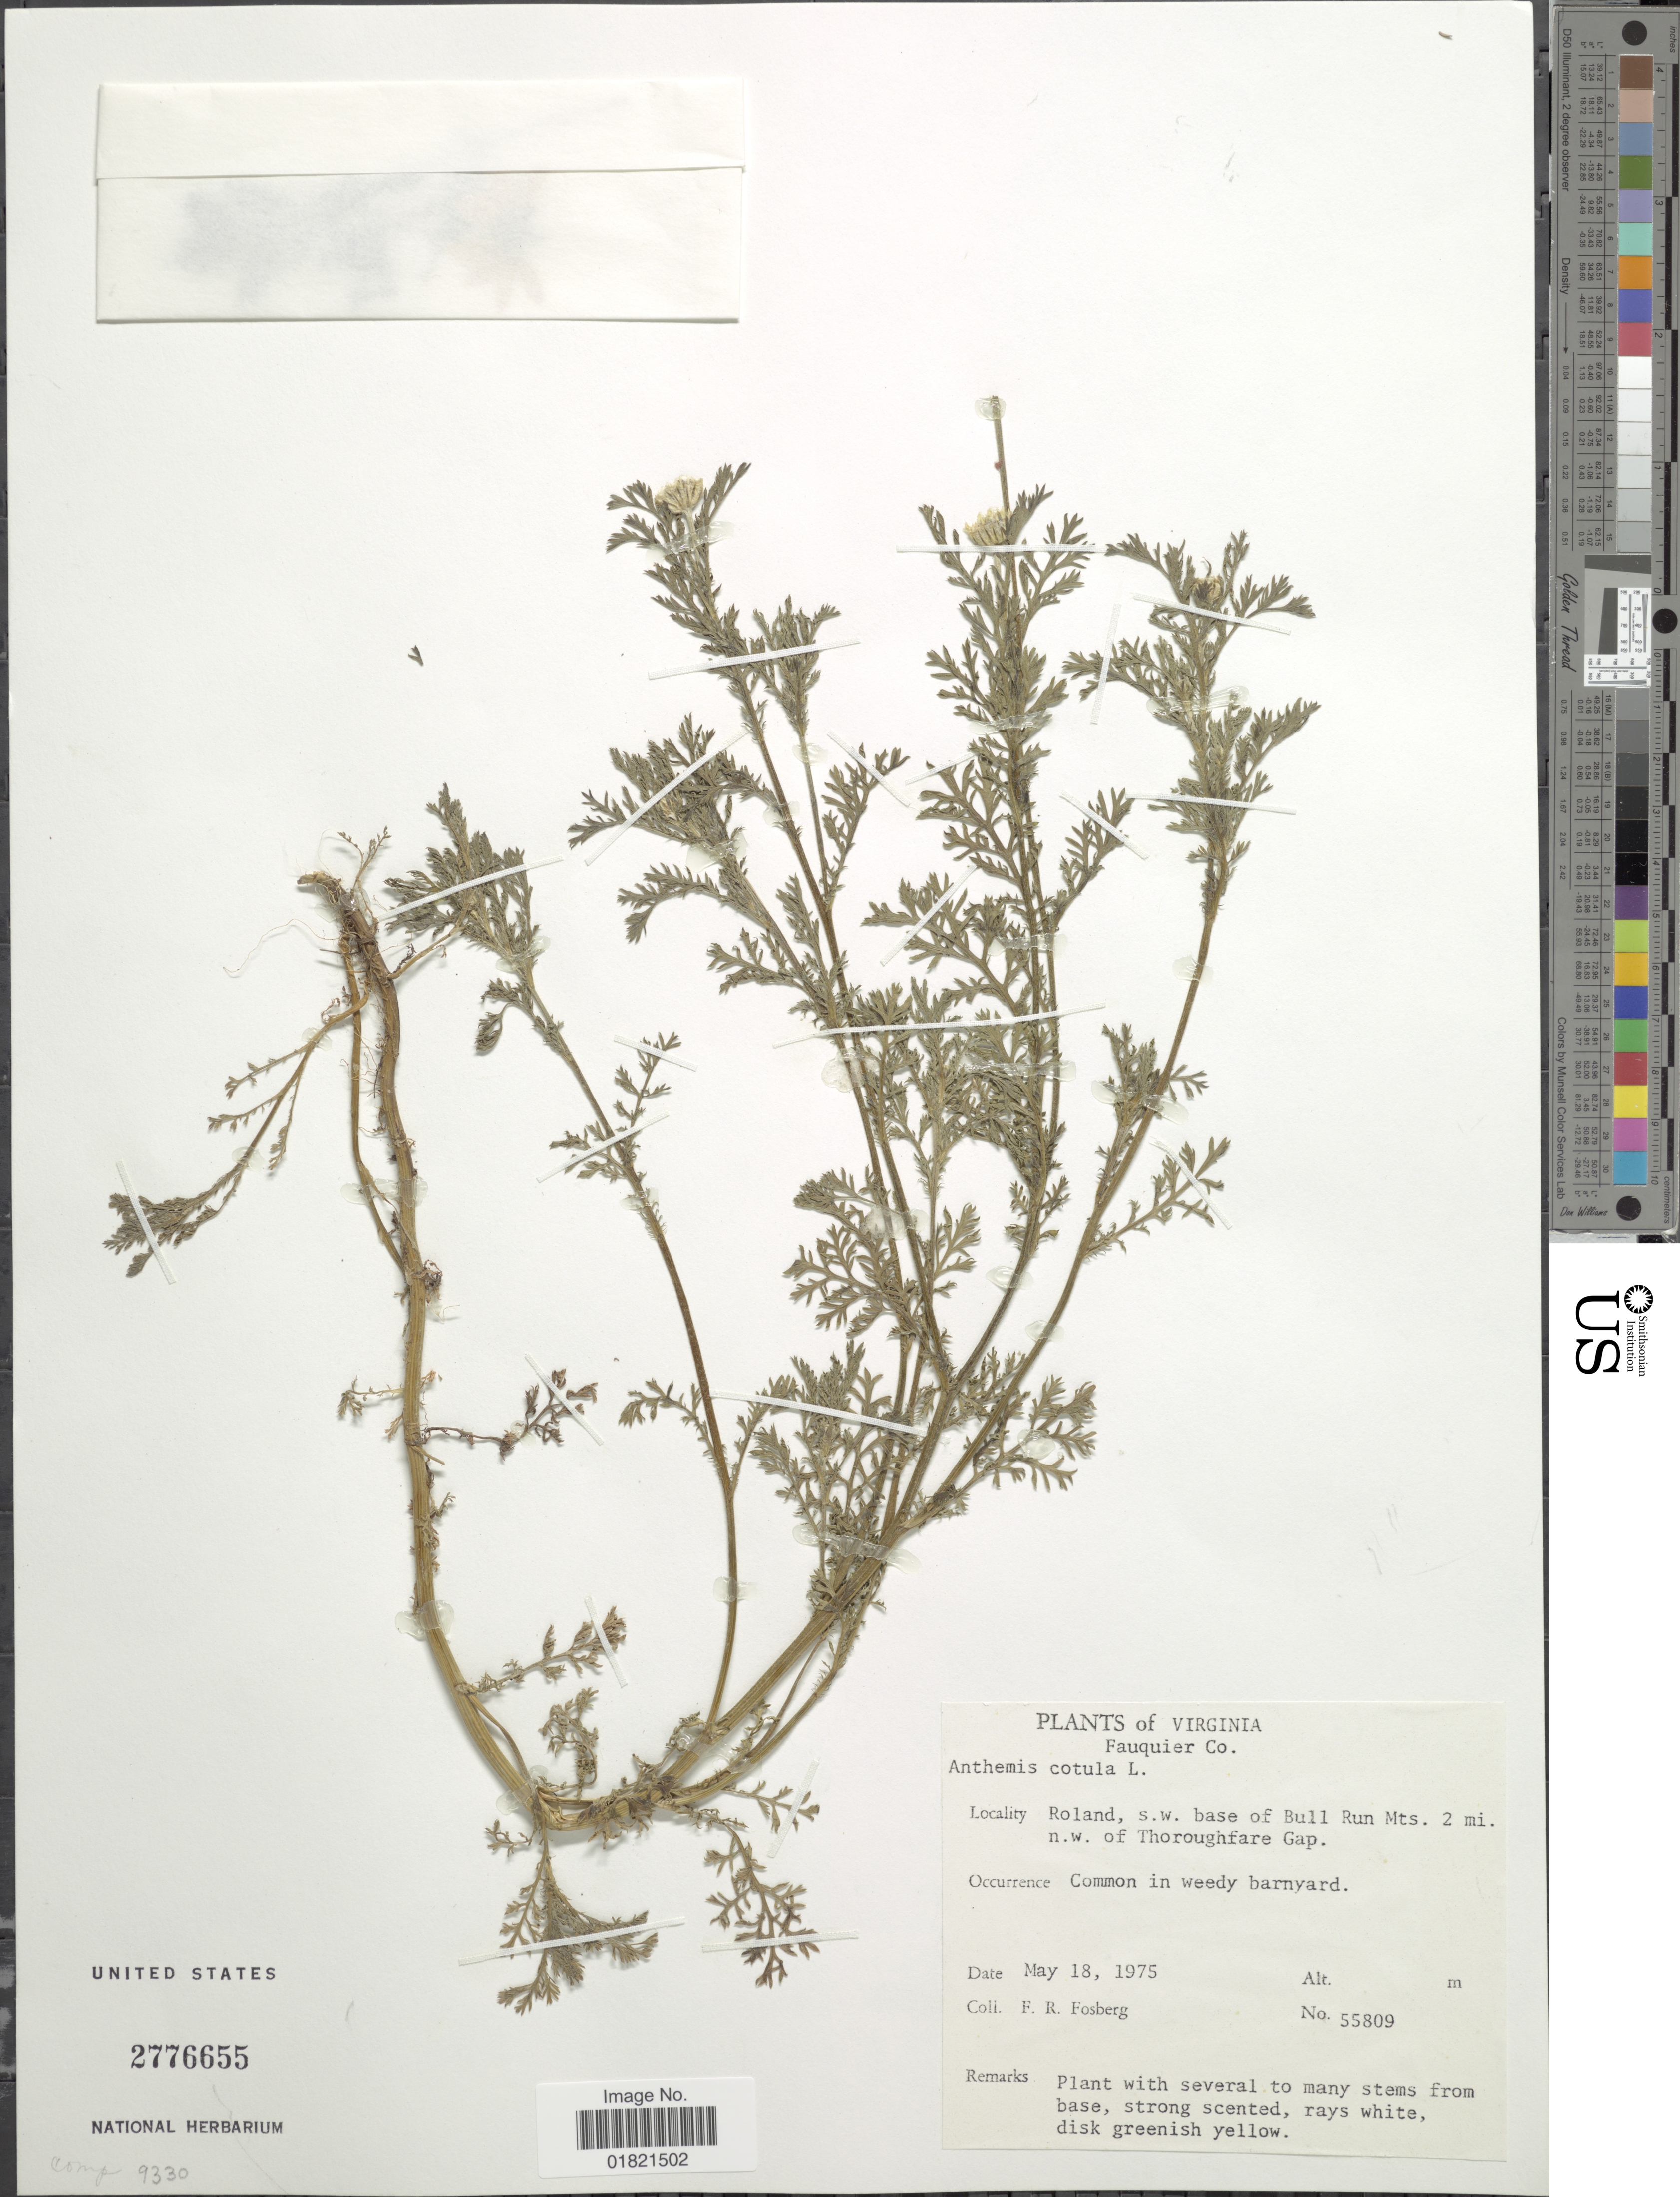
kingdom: Plantae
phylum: Tracheophyta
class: Magnoliopsida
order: Asterales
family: Asteraceae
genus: Anthemis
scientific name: Anthemis cotula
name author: L.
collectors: F. R. Fosberg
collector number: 55809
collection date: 1975-05-18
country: United States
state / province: Virginia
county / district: Fauquier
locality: Fauquier Co., Roland, s.w. base of Bull Run Mts. 2 mi. n.w. of Thoroughfare Gap.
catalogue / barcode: US 2776655